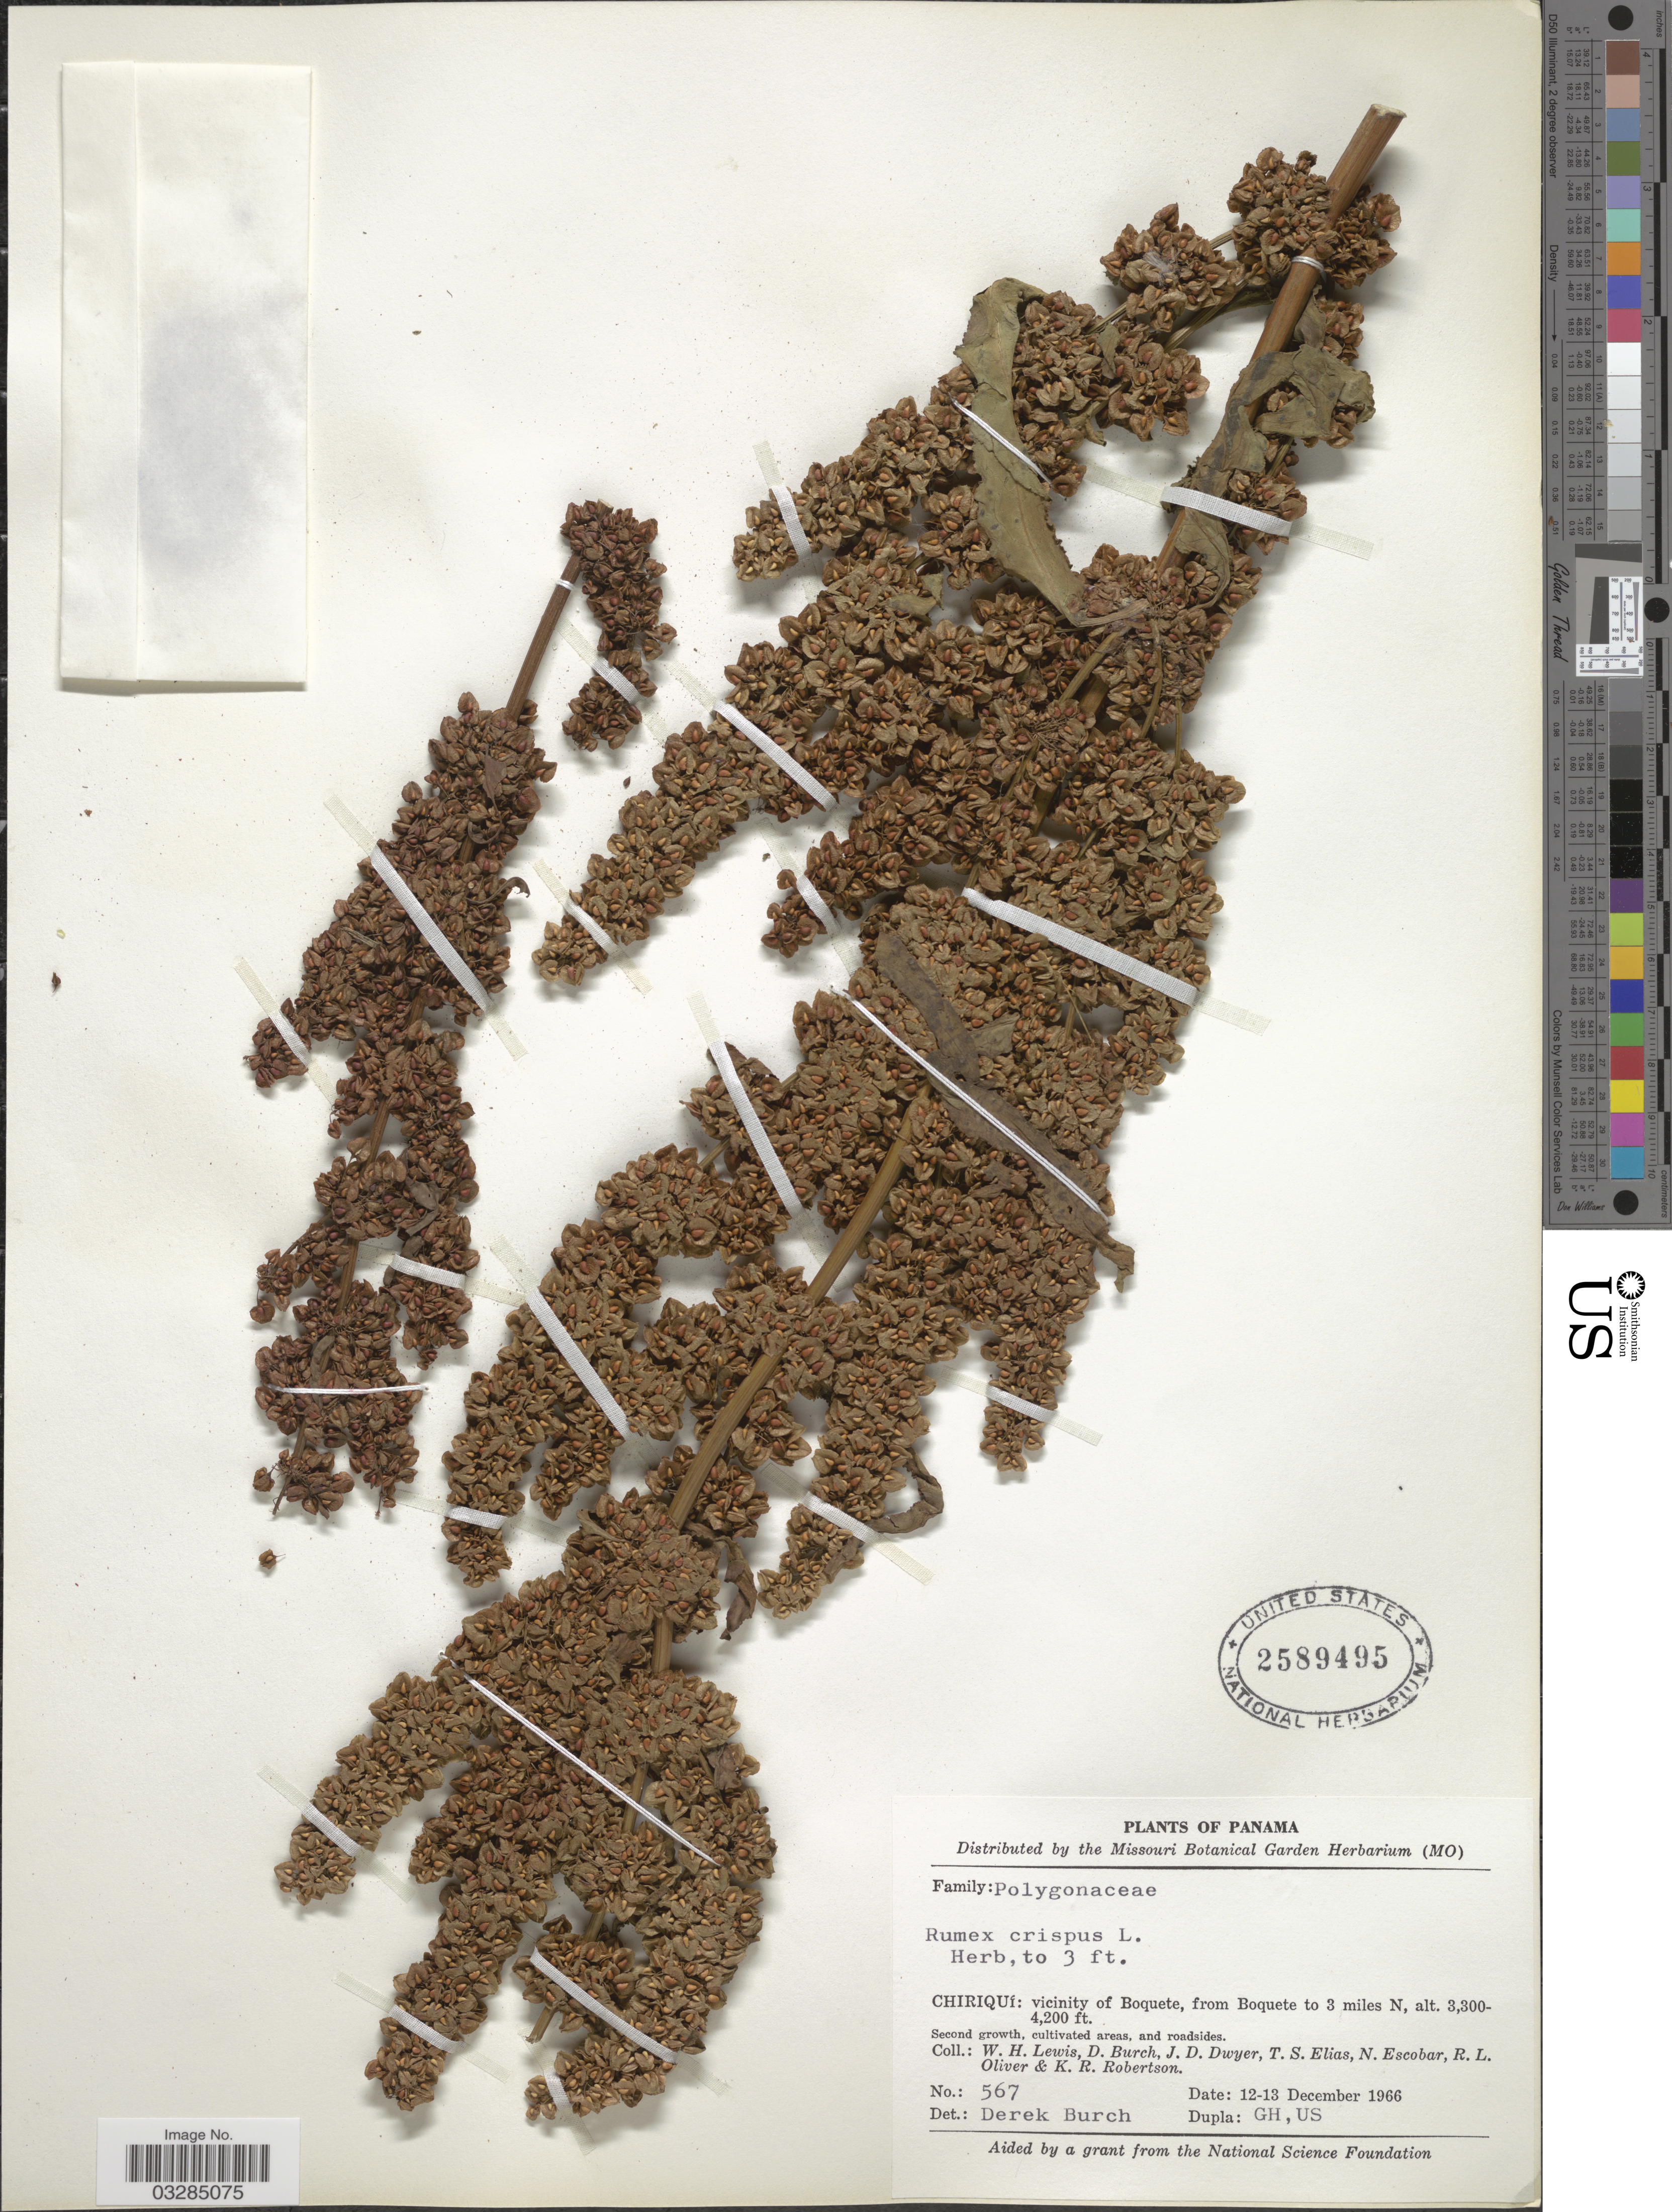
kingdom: Plantae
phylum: Tracheophyta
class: Magnoliopsida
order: Caryophyllales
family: Polygonaceae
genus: Rumex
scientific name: Rumex crispus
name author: L.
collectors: W. H. Lewis, D. Burch, J. D. Dwyer, T. S. Elias & et al.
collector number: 567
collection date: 1966-12-12/1966-12-13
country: Panama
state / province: Chiriqui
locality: Vicinity of Boquete, from Boquete to 3 miles N.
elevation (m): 1006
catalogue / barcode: US 2589495